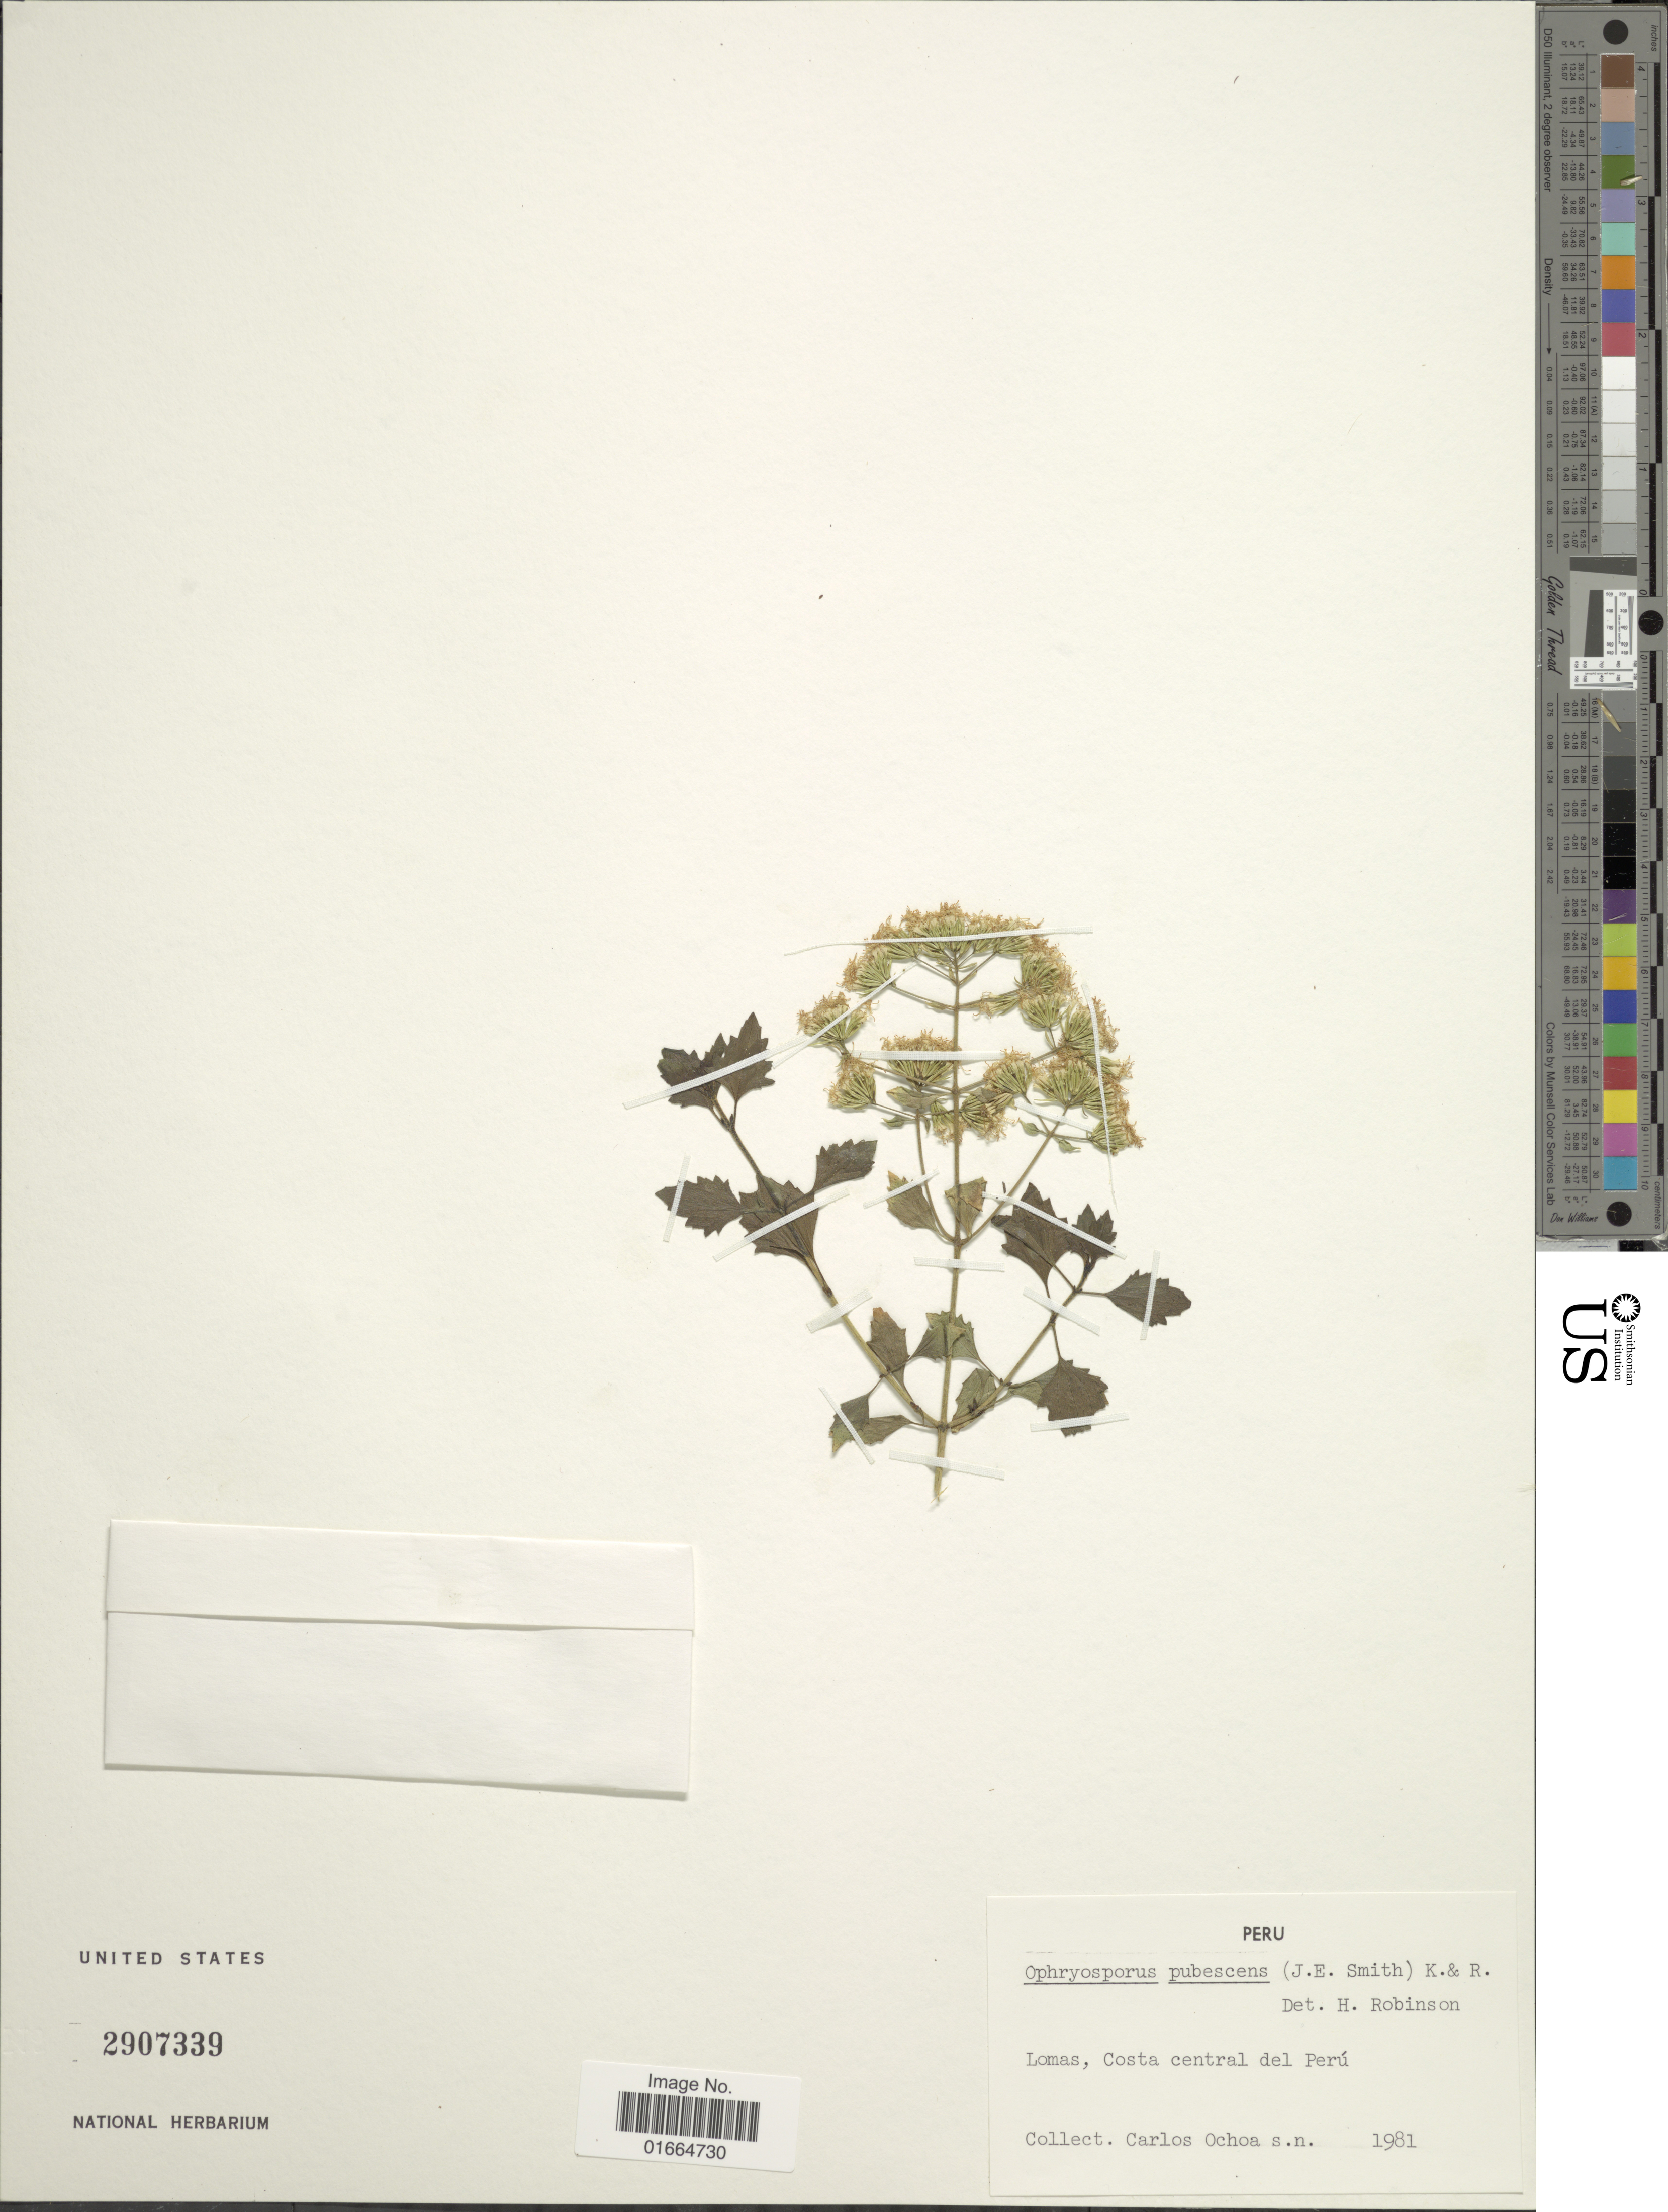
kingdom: Plantae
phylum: Tracheophyta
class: Magnoliopsida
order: Asterales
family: Asteraceae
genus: Ophryosporus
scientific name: Ophryosporus pubescens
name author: (L.S. Sm.) R.M. King & H. Rob.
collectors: C. M. Ochoa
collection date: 1981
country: Peru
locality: Lomas, Costa central del Peru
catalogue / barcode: US 2907339